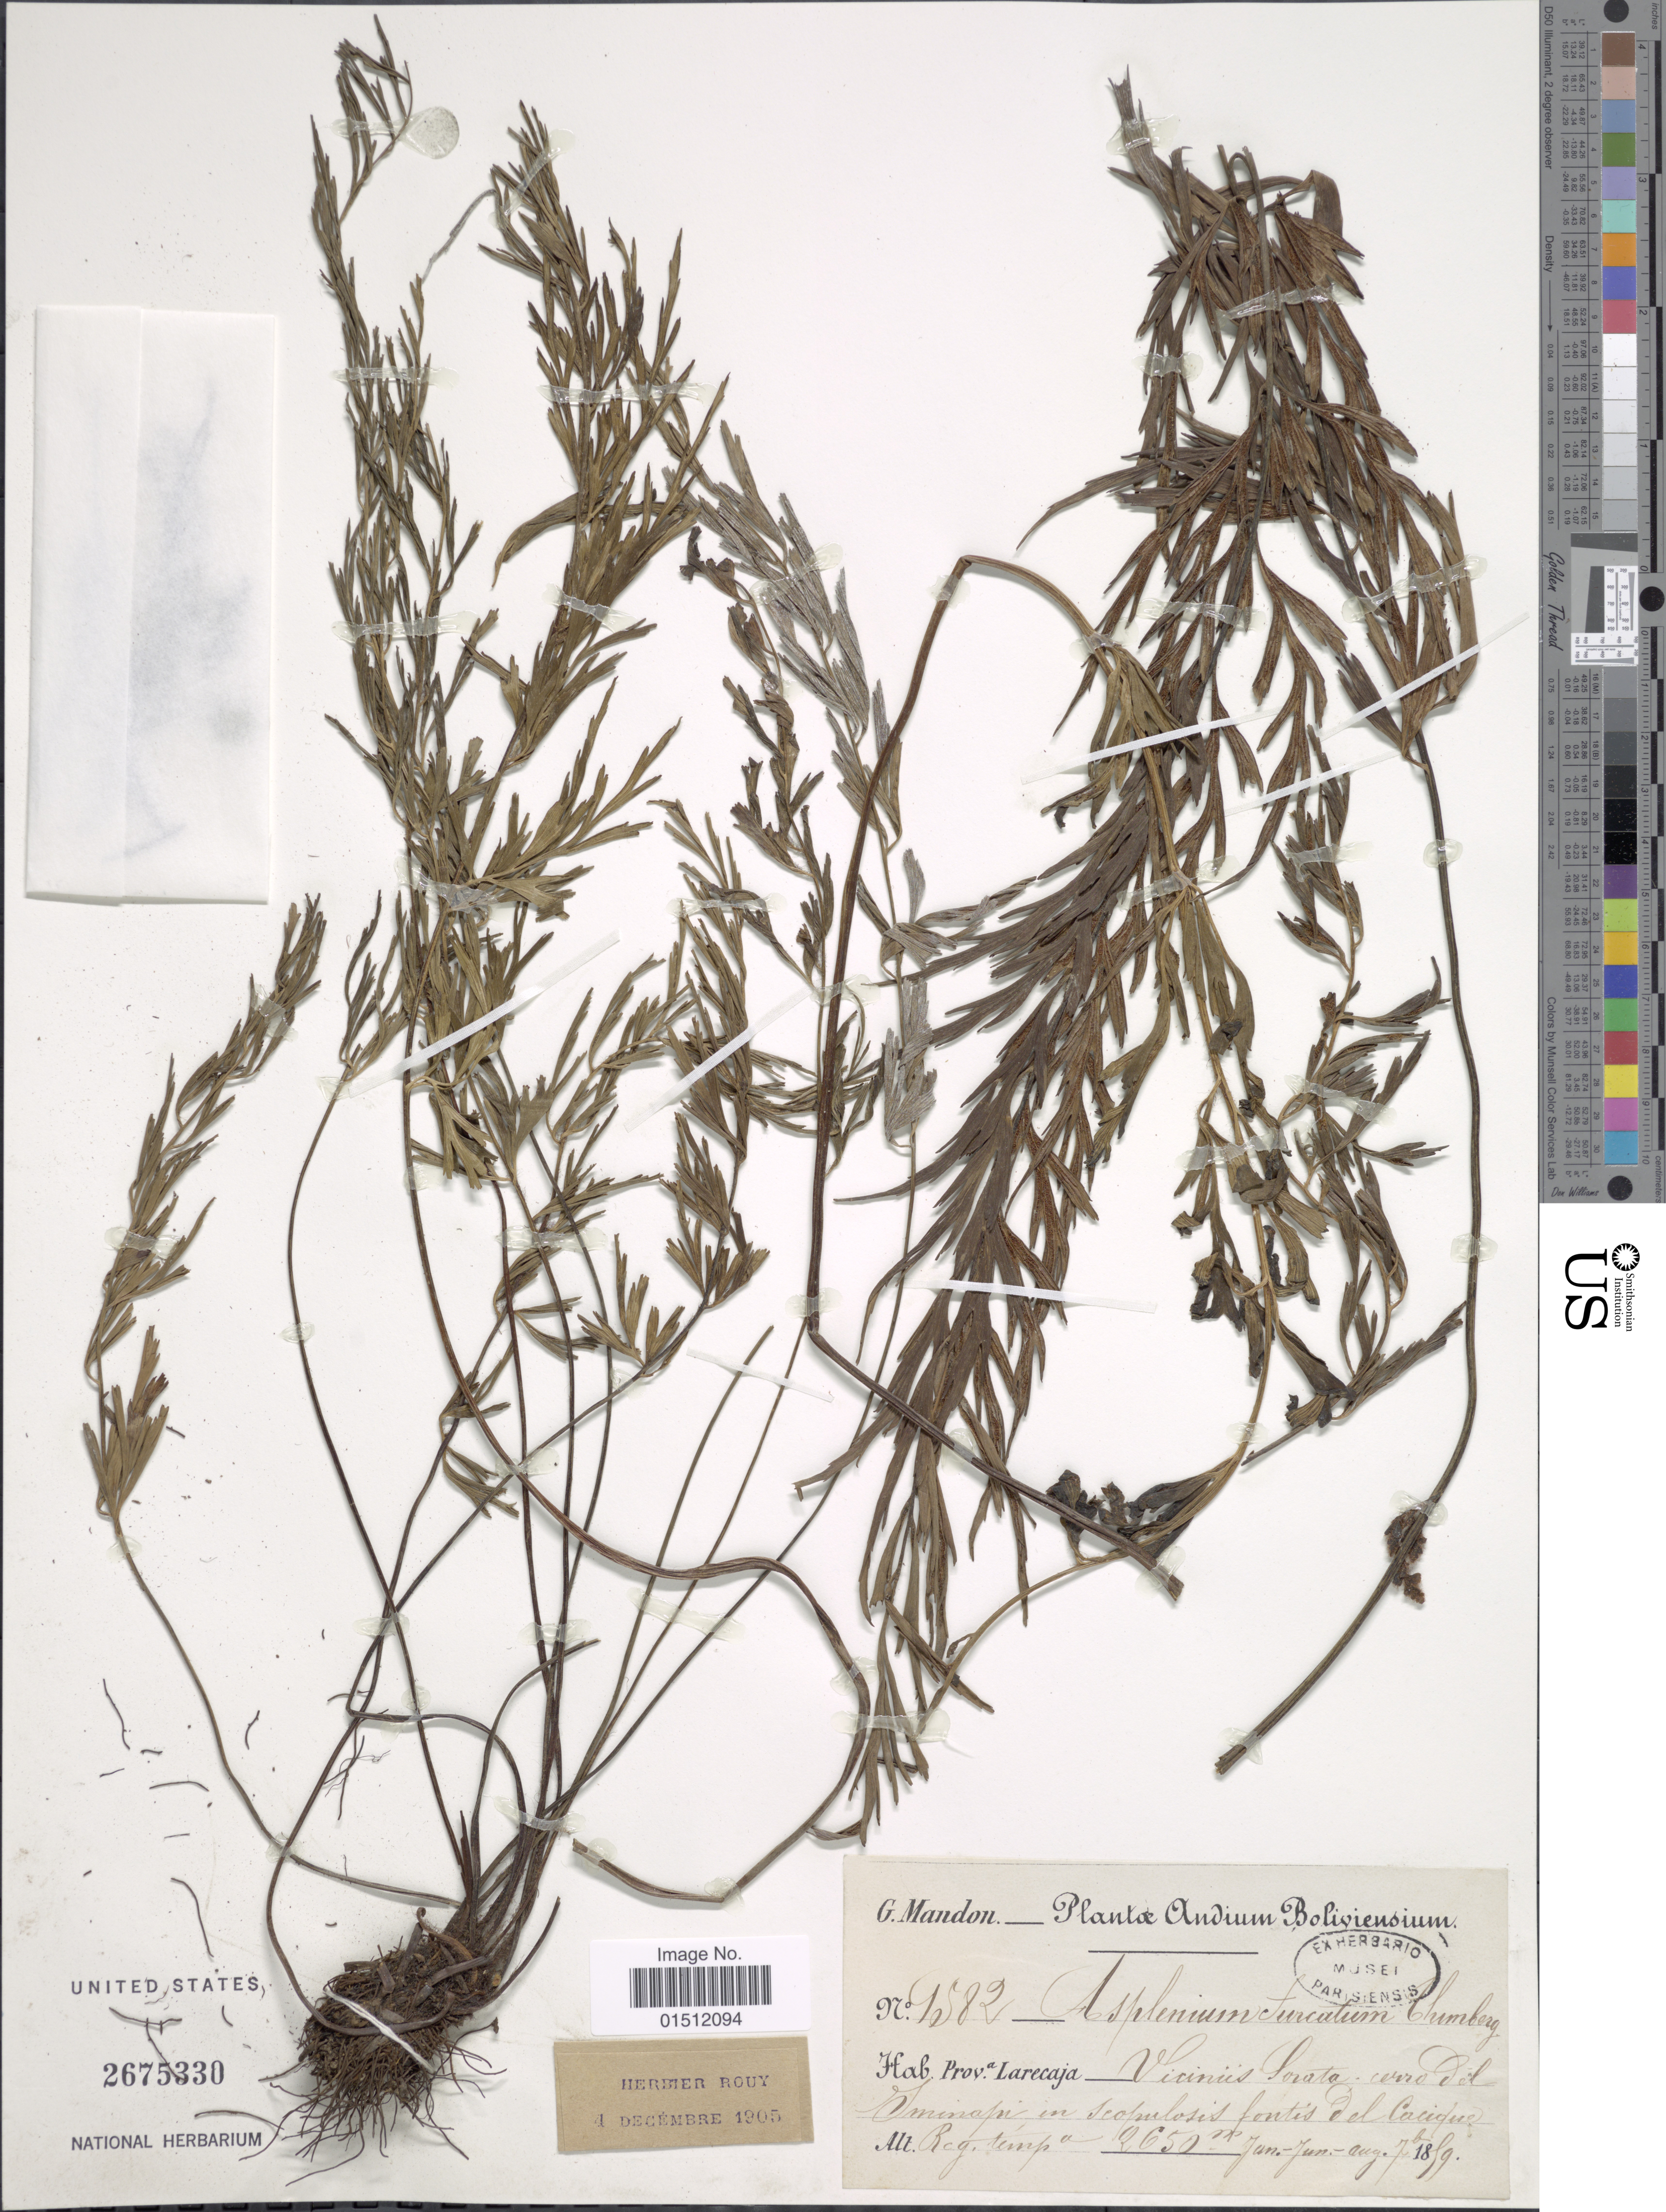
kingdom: Plantae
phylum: Tracheophyta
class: Polypodiopsida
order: Polypodiales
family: Aspleniaceae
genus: Asplenium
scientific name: Asplenium praemorsum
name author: Sw.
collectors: G. Mandon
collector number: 1582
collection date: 1979-01/1979-08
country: Bolivia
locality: Hab. Prov. a Larecaja, Vicines borata; cerro del Iminapi in Seopulosis fontis del Caciqui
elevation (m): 2650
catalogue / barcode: US 2675330